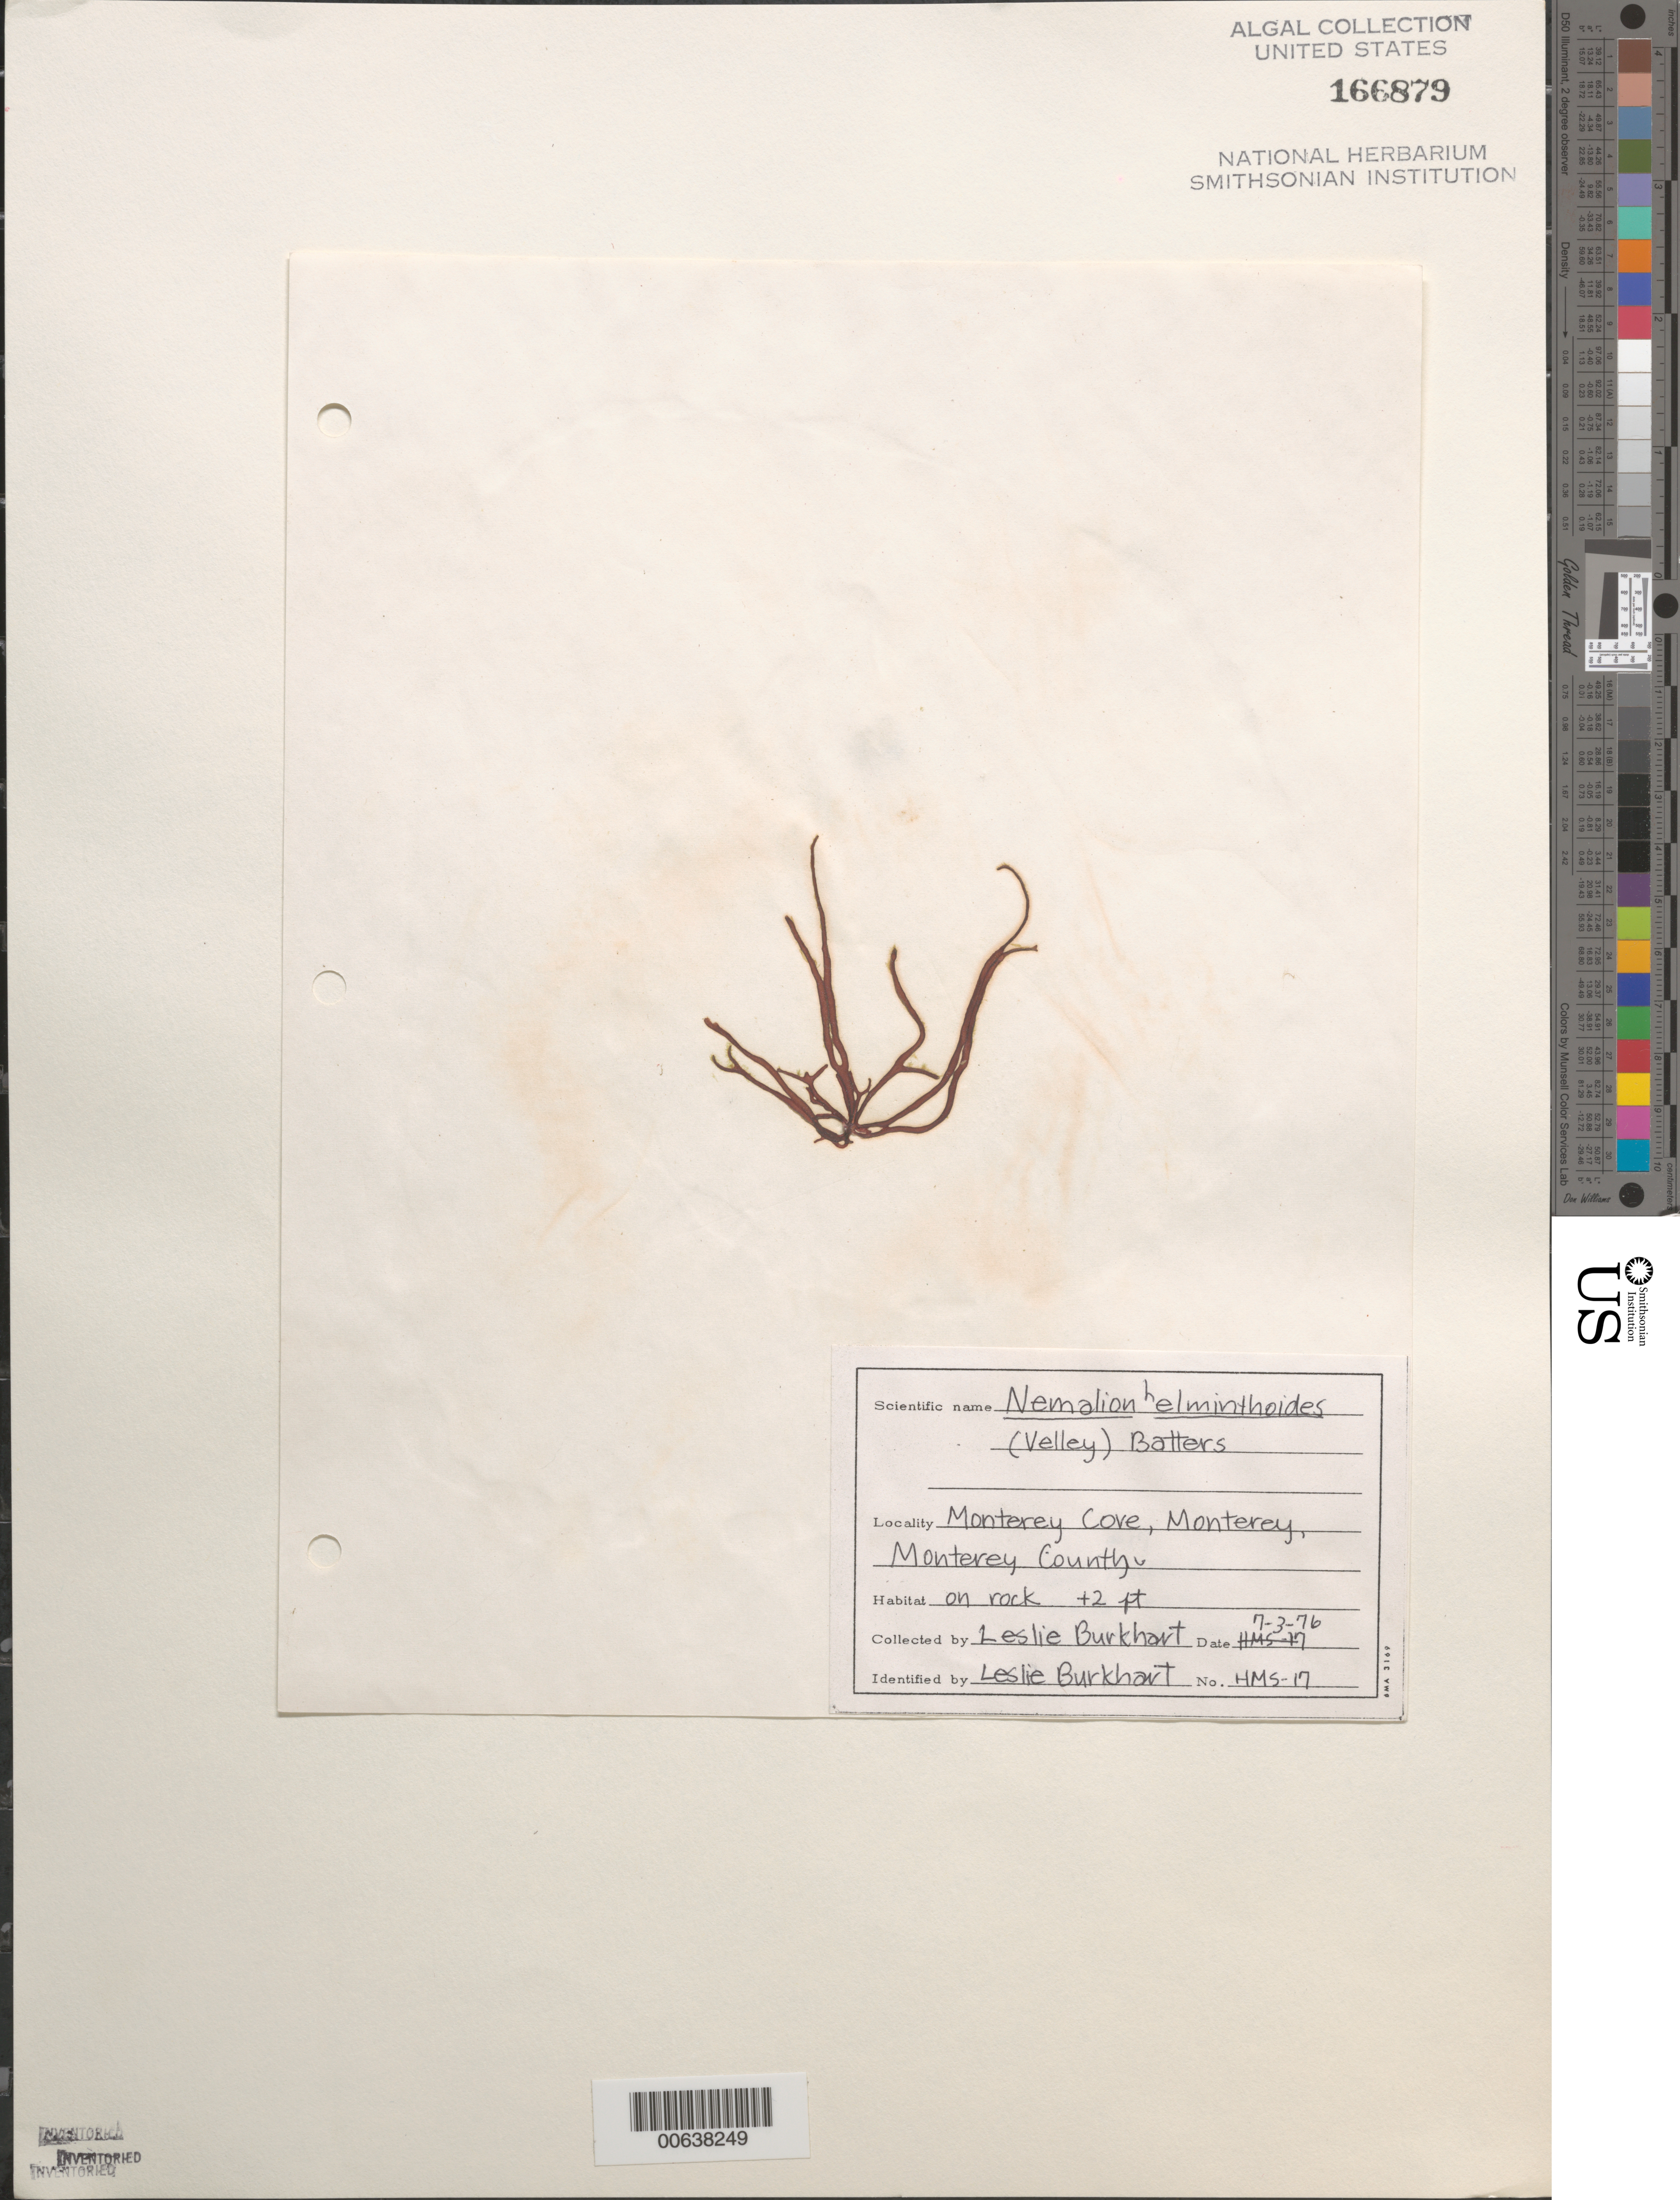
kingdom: Plantae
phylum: Rhodophyta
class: Florideophyceae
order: Nemaliales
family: Nemaliaceae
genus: Nemalion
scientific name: Nemalion multifidum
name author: (Lyngb.) Chauvin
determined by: Algae name updating Project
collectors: L. Burkhart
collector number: HMS-17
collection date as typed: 03 Jul 1976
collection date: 1976-07-03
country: United States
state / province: California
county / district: Monterey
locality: Monterey Cove, Monterey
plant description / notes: Argentine Antarctic Expedition, 1957-1958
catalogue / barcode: US 166879